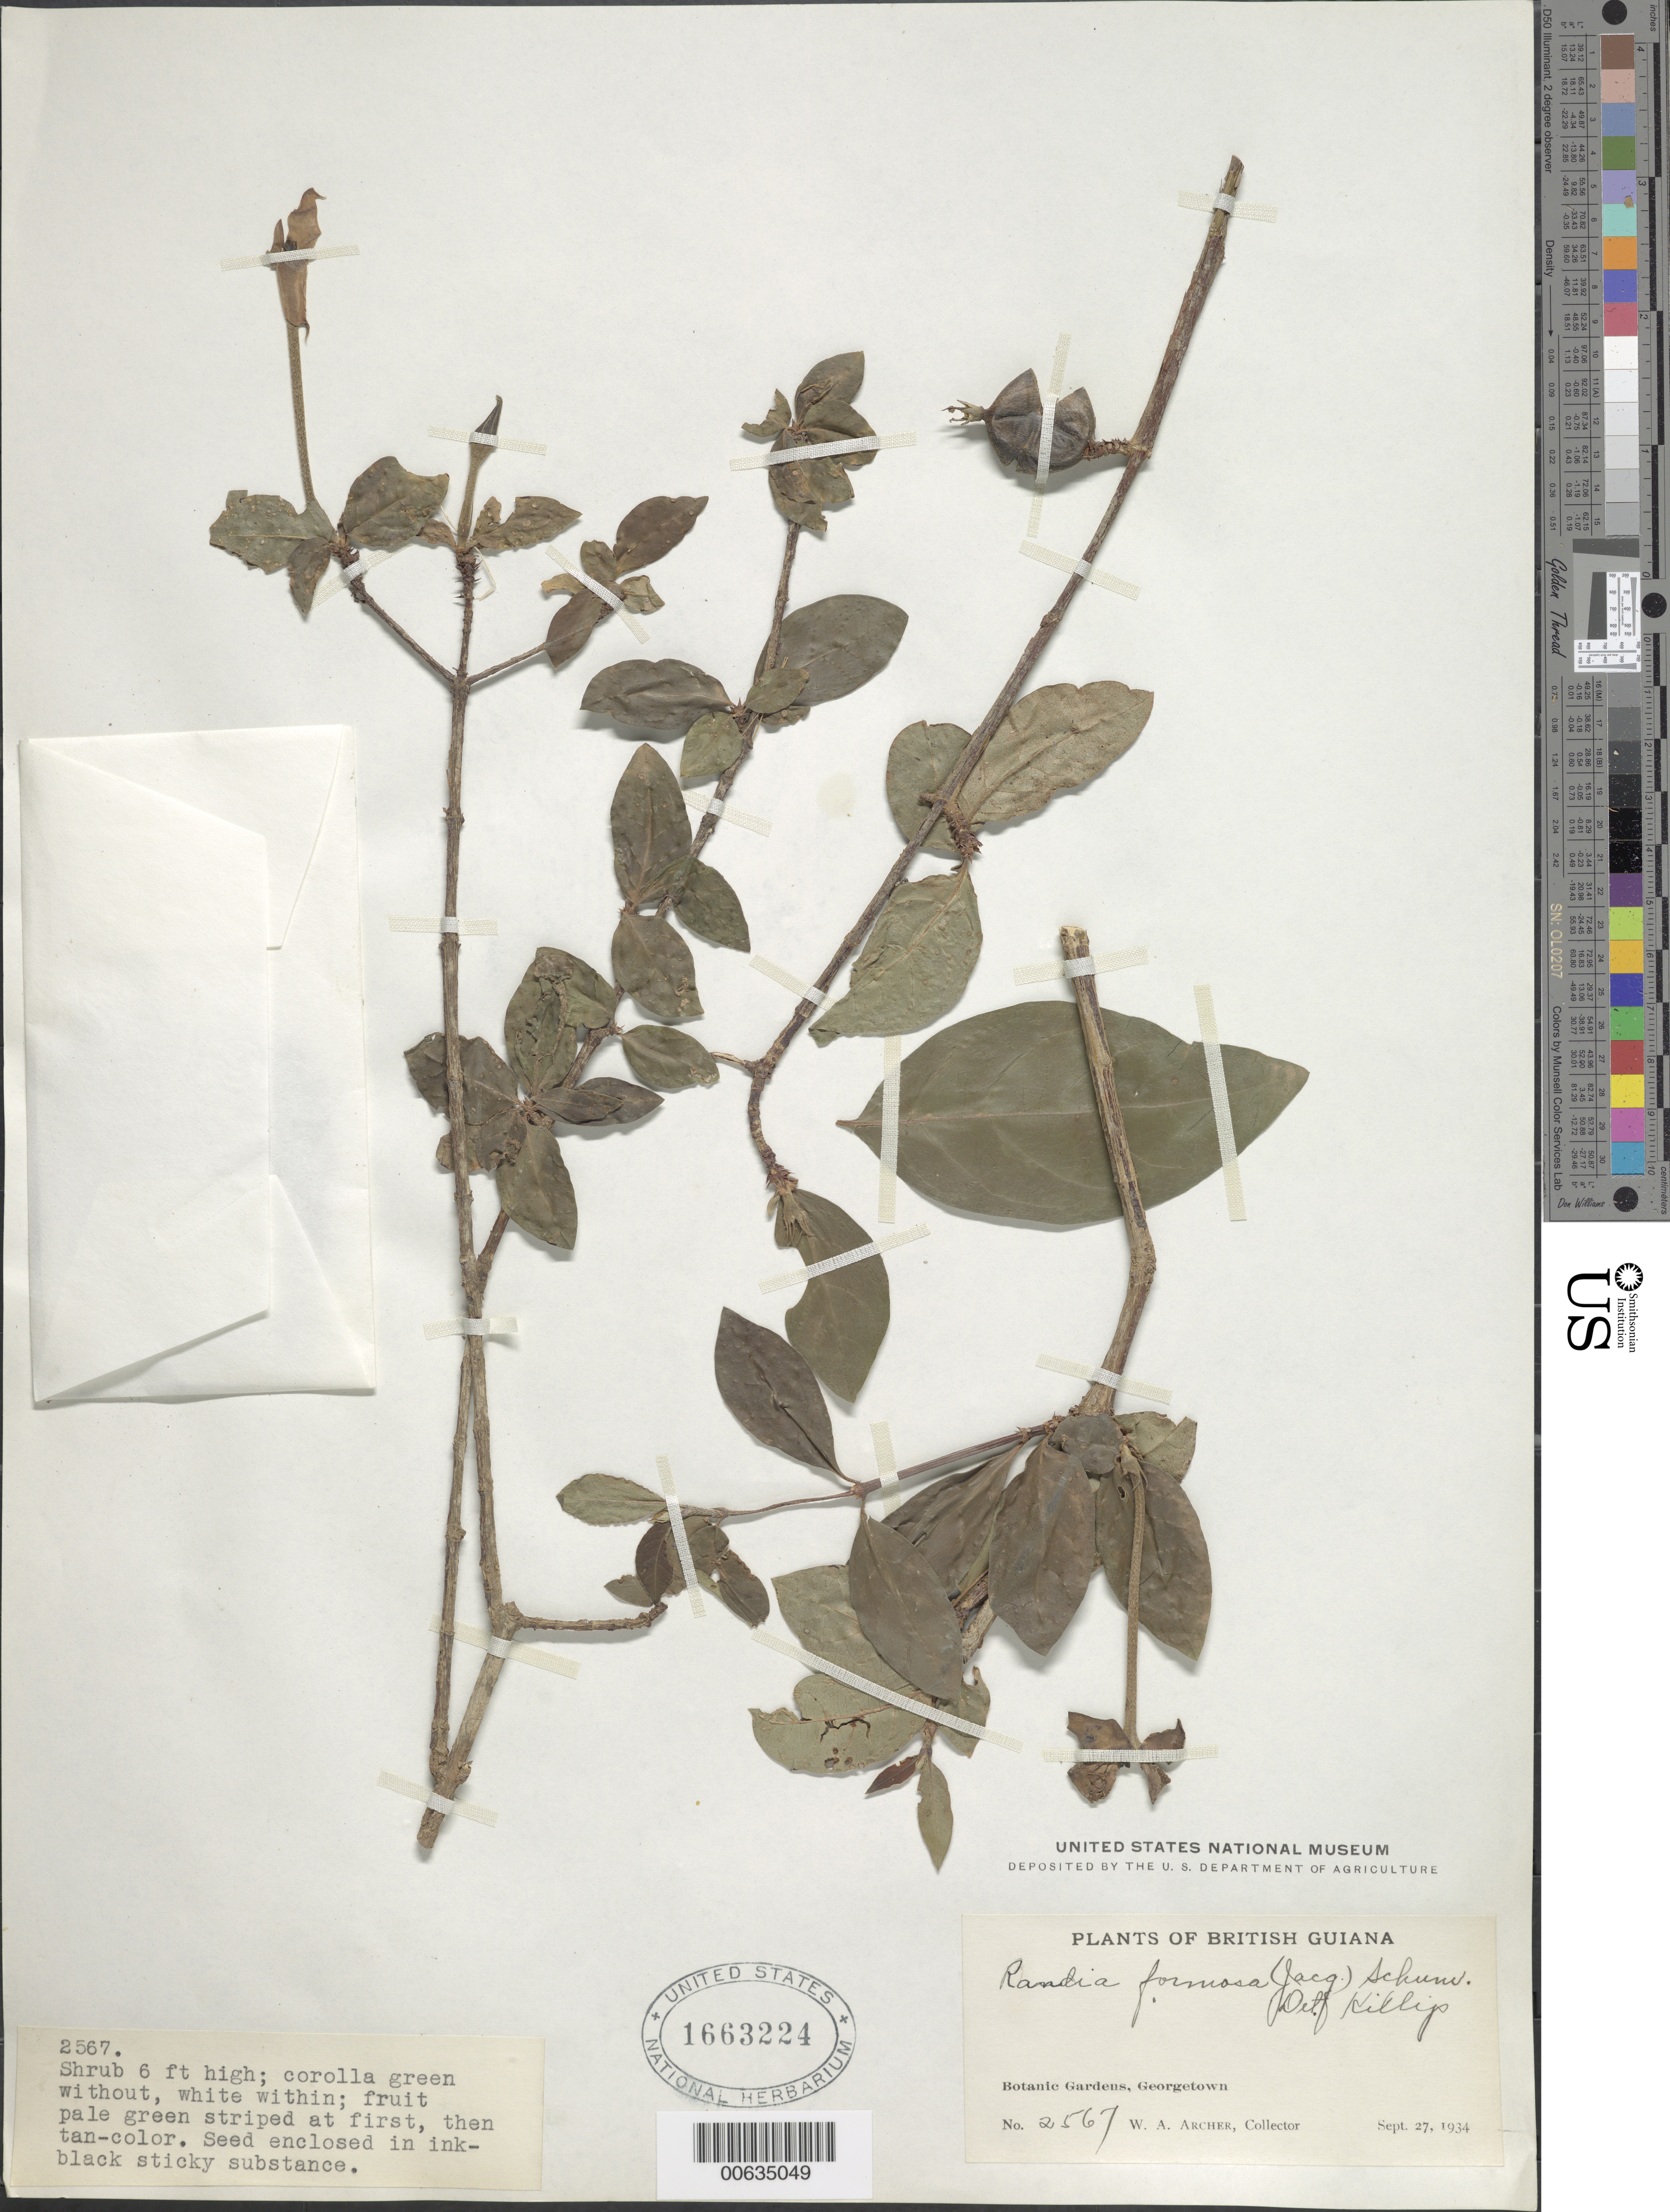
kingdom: Plantae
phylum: Tracheophyta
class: Magnoliopsida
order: Gentianales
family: Rubiaceae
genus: Randia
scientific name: Randia formosa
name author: (Jacq.) K. Schum.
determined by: Killip, Ellsworth P.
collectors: W. A. Archer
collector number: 2567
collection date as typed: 27-Sep-34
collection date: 1934-09-27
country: Guyana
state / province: Demerara-Mahaica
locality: Georgetown, Botanic Gardens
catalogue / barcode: US 1663224